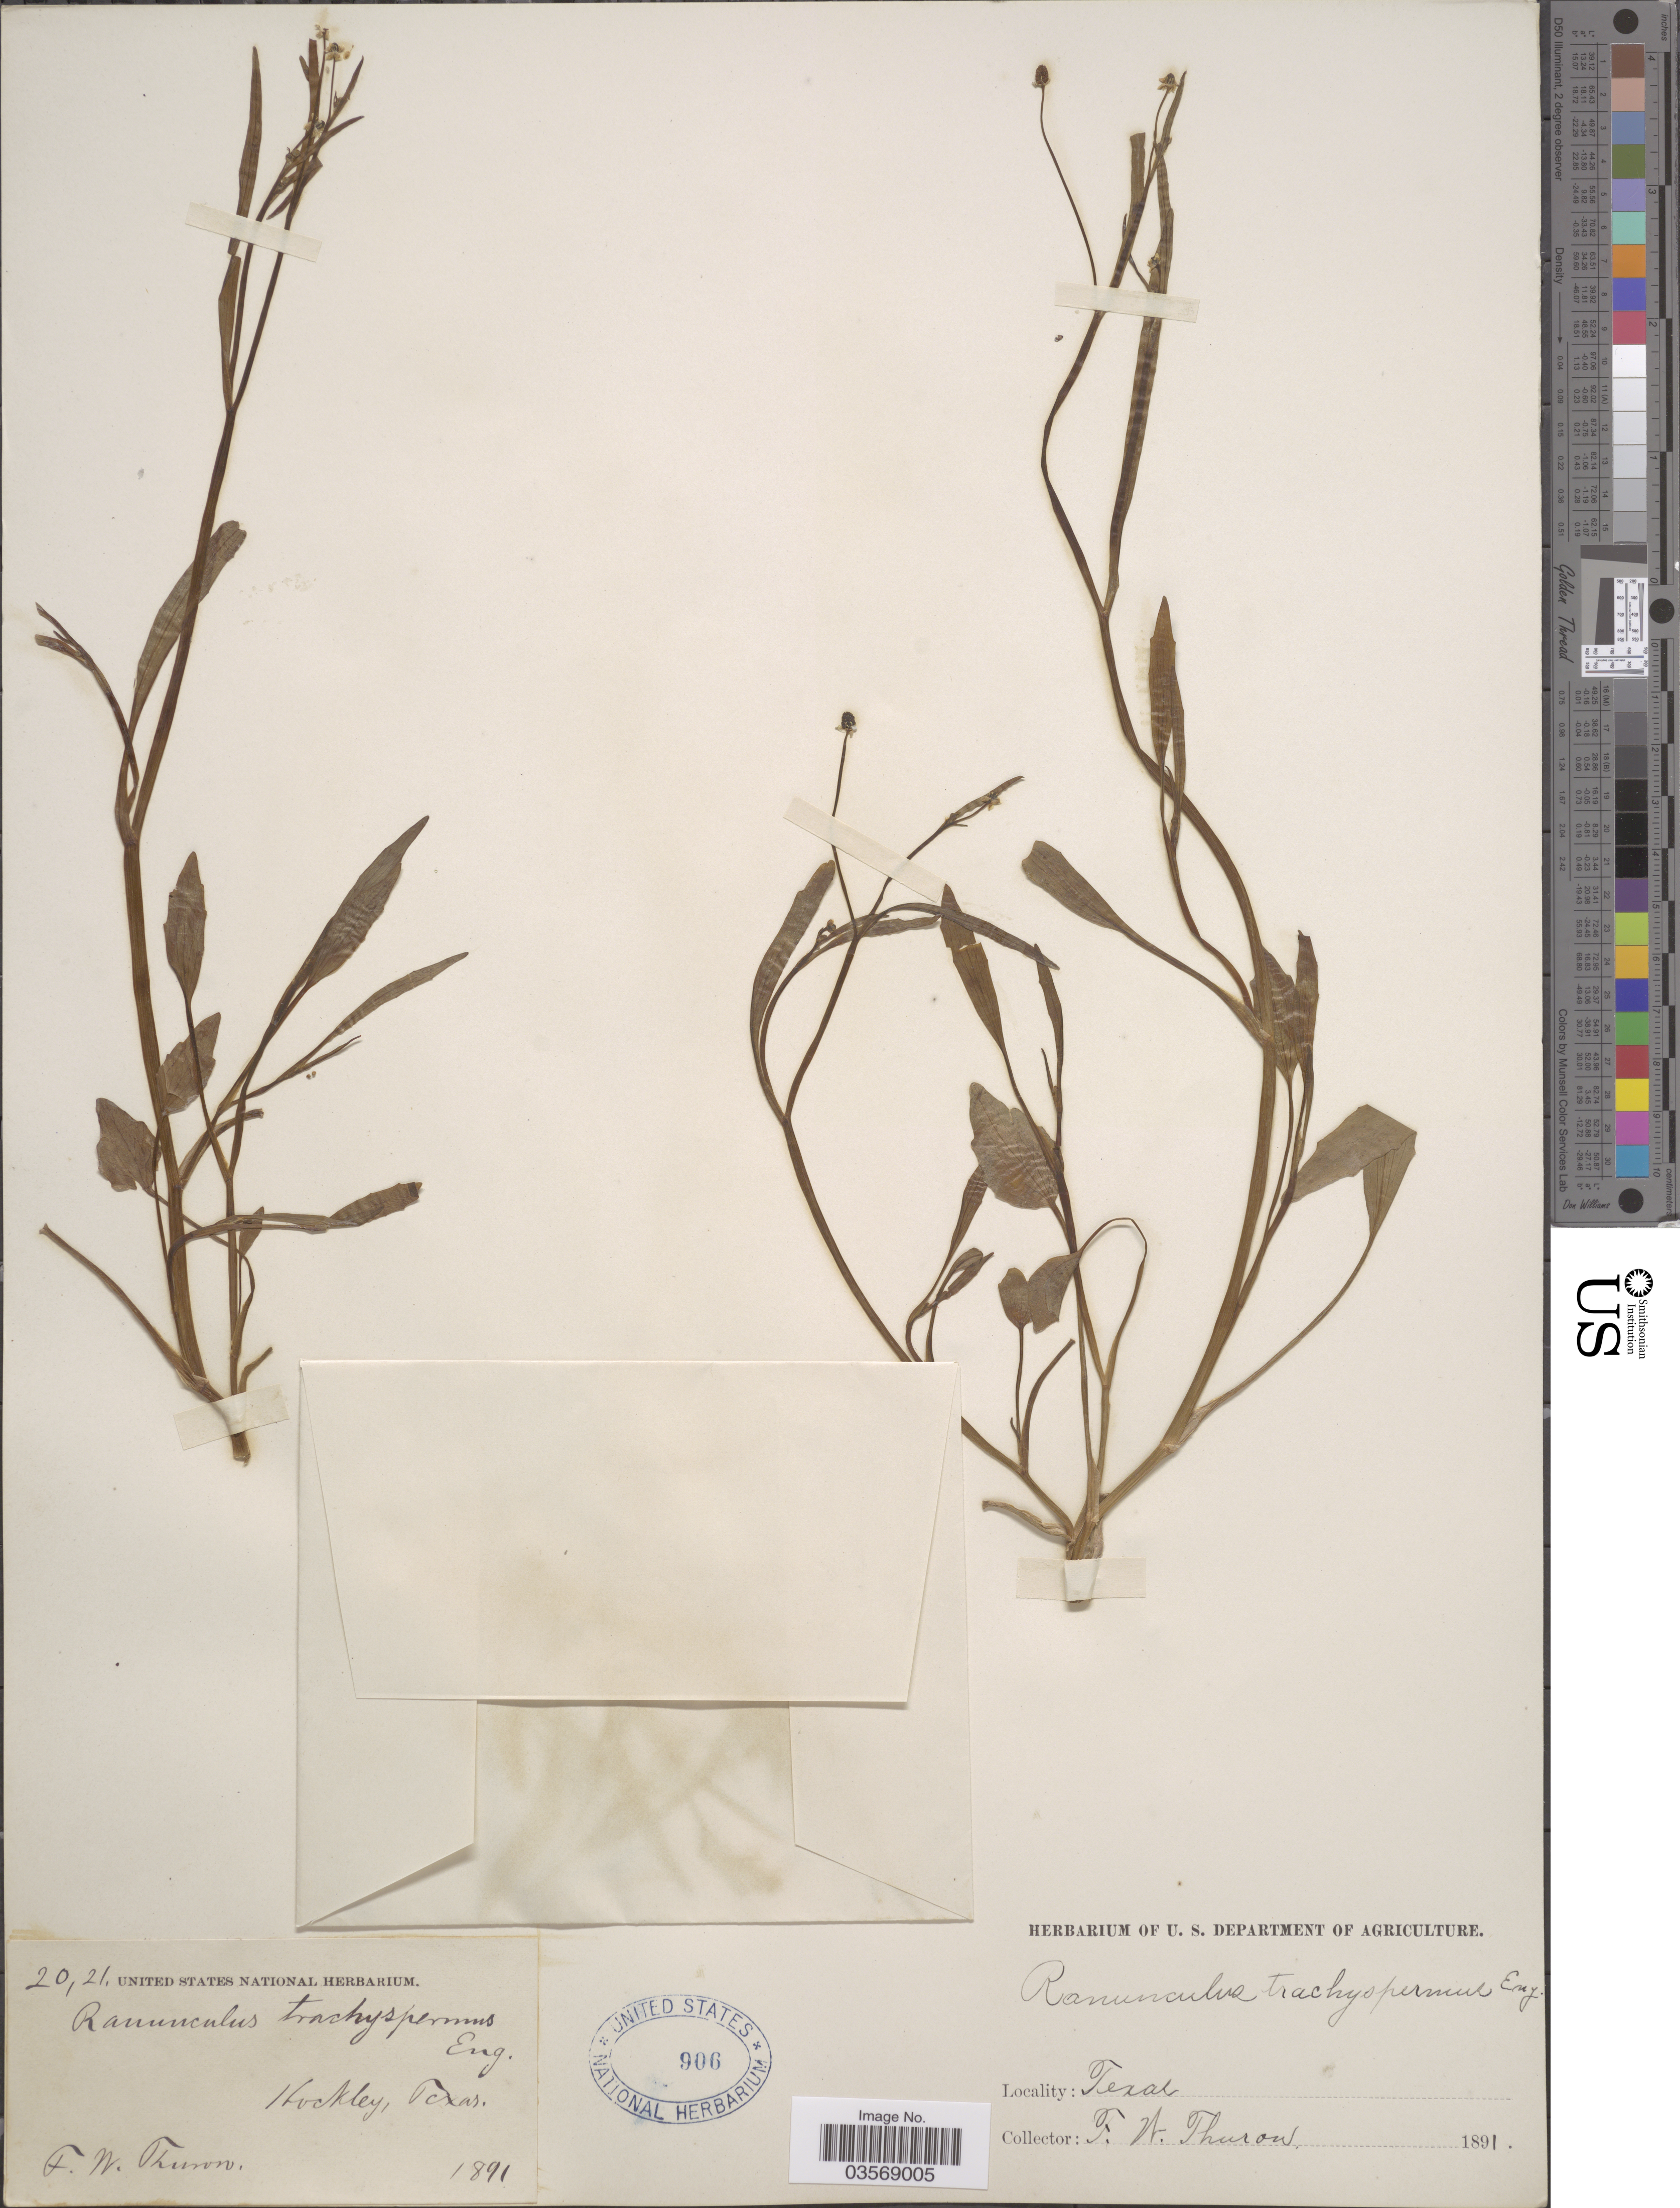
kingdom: Plantae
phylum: Tracheophyta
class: Magnoliopsida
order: Ranunculales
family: Ranunculaceae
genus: Ranunculus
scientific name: Ranunculus pusillus var. angustifolius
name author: (Engelm.) L.D. Benson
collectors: F. Thuron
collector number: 2021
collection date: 1891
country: United States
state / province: Texas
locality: Hockley.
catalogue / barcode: US 906